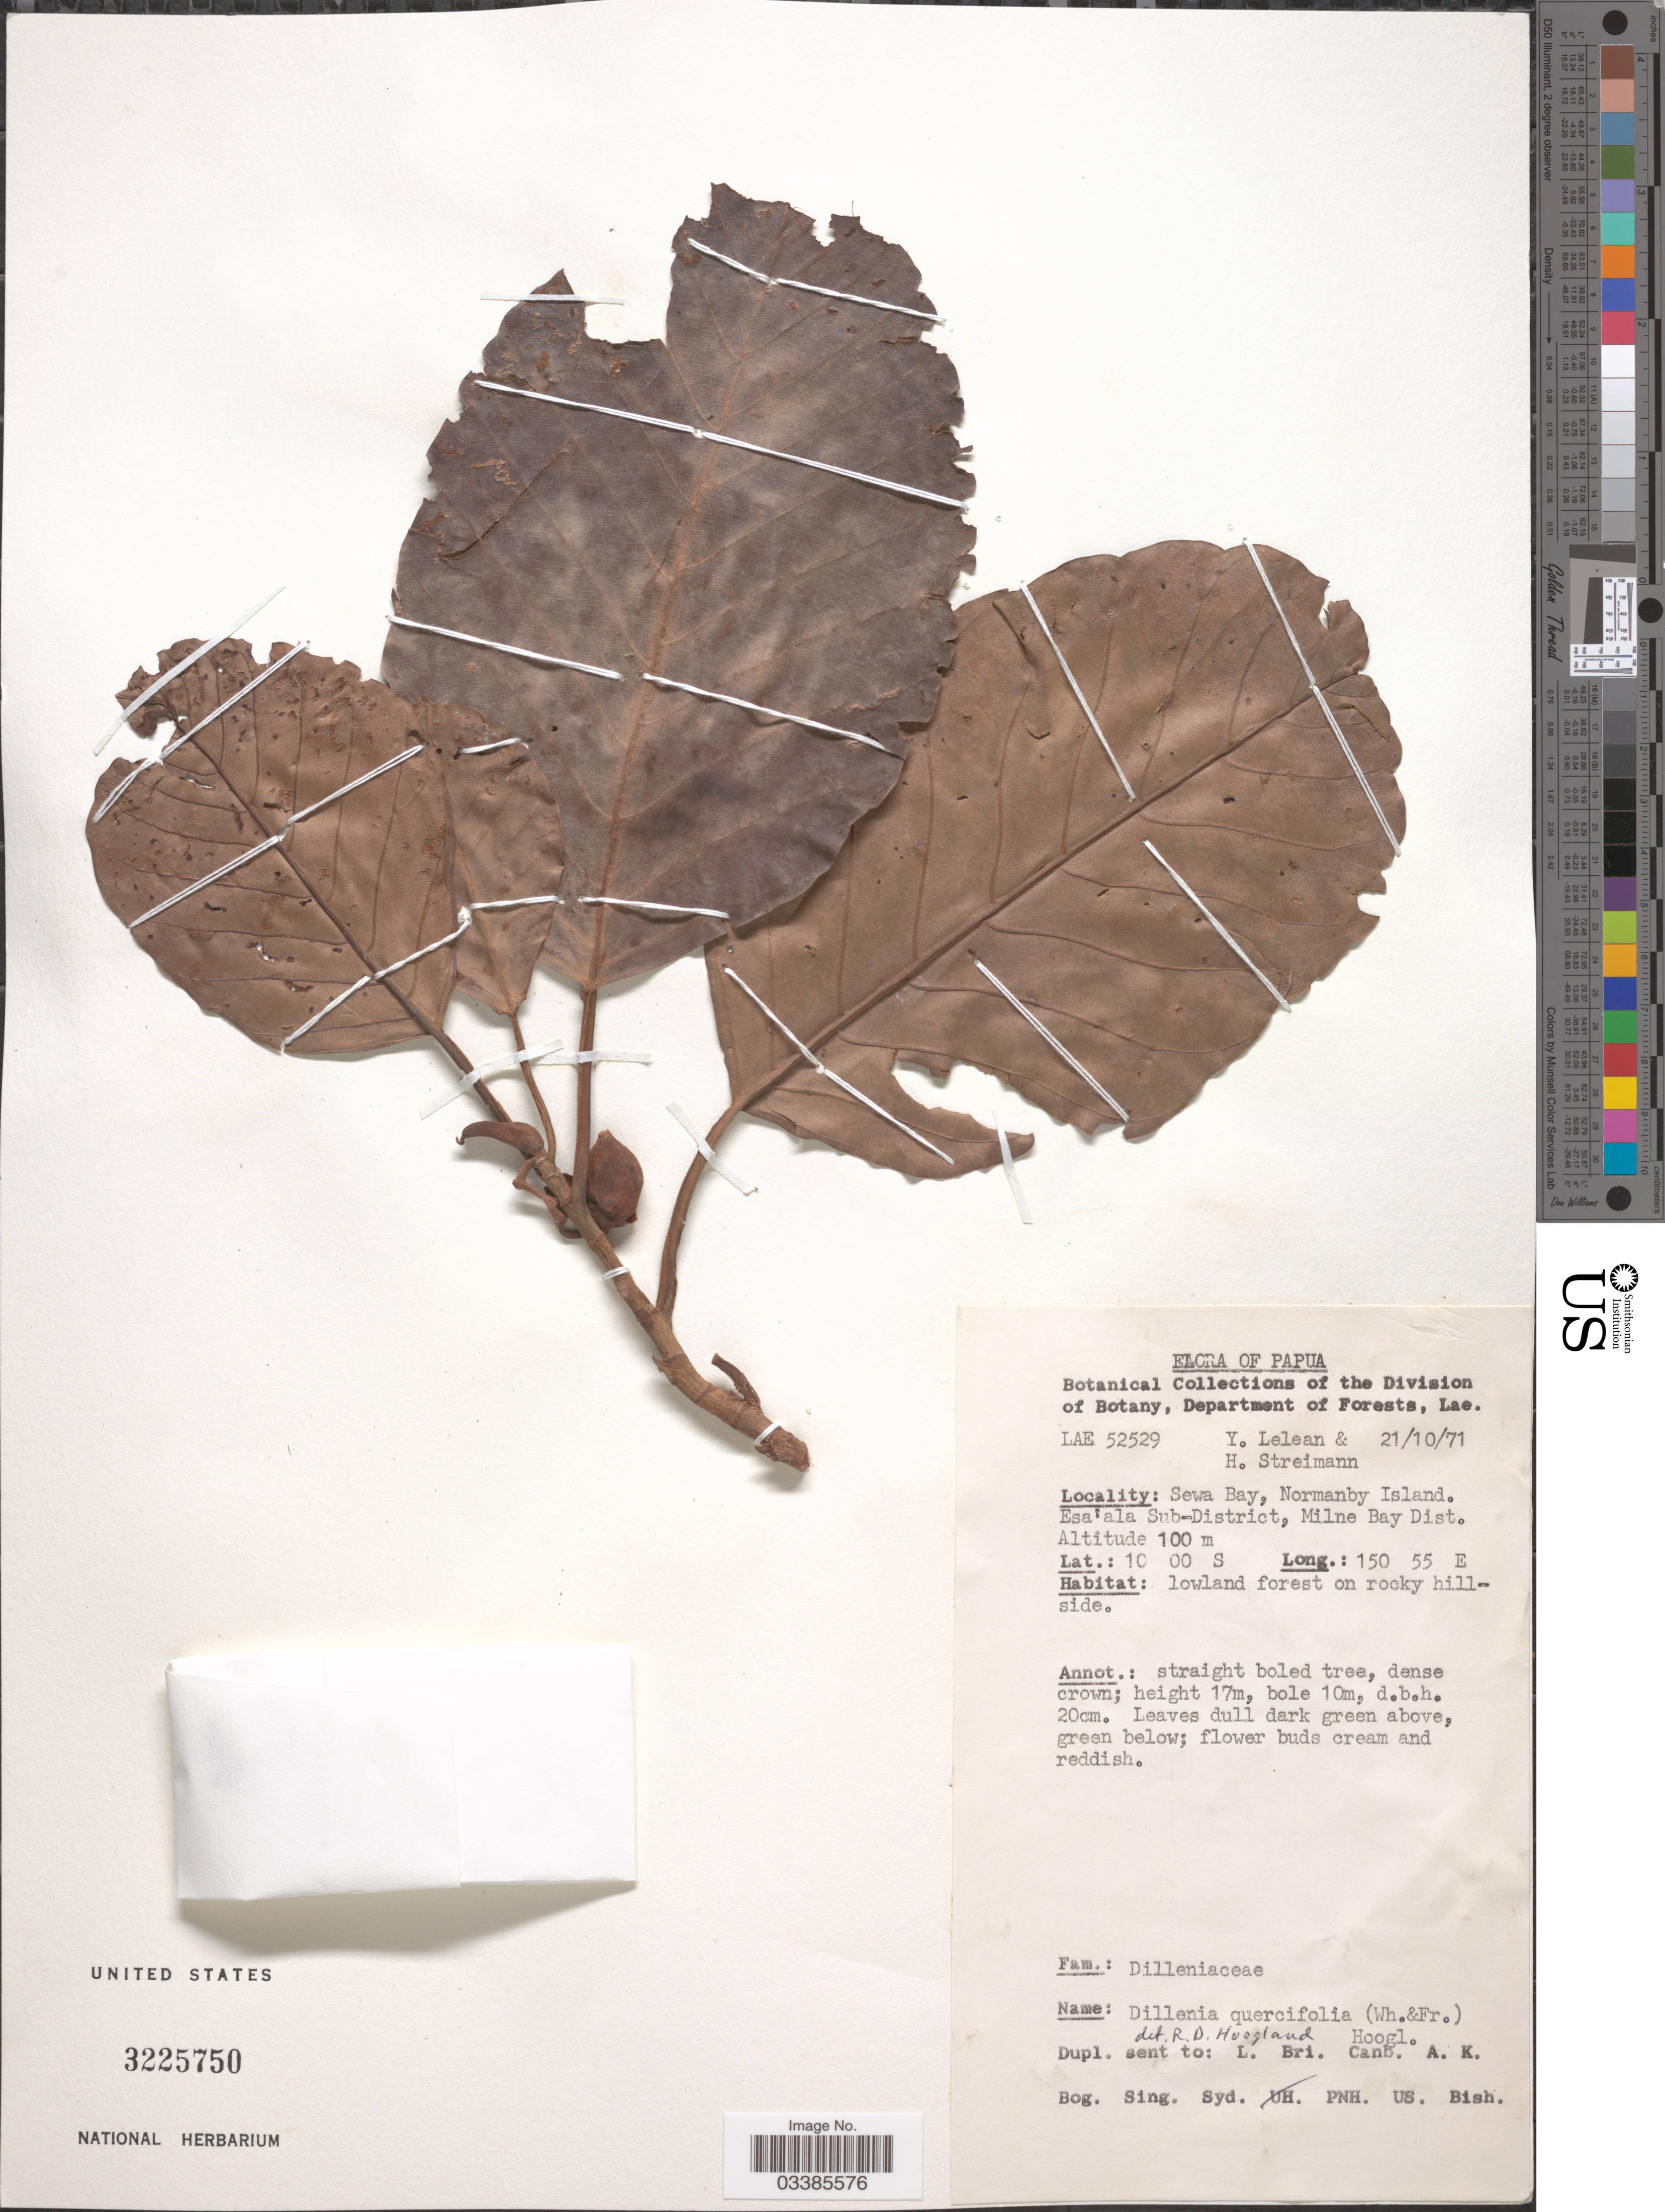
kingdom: Plantae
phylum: Tracheophyta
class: Magnoliopsida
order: Dilleniales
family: Dilleniaceae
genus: Dillenia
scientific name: Dillenia quercifolia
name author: (C.T. White & W.D. Francis ex Lane-Poole) Hoogland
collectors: Y. Lelean & H. Streimann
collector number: LAE 52529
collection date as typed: Transcribed d/m/y: 21/10/71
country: Papua New Guinea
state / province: Milne Bay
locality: Papua. Sewa Bay, Normanby Island. Esa'ala Sub-District, Milne Bay Dist.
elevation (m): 100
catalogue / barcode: US 3225750